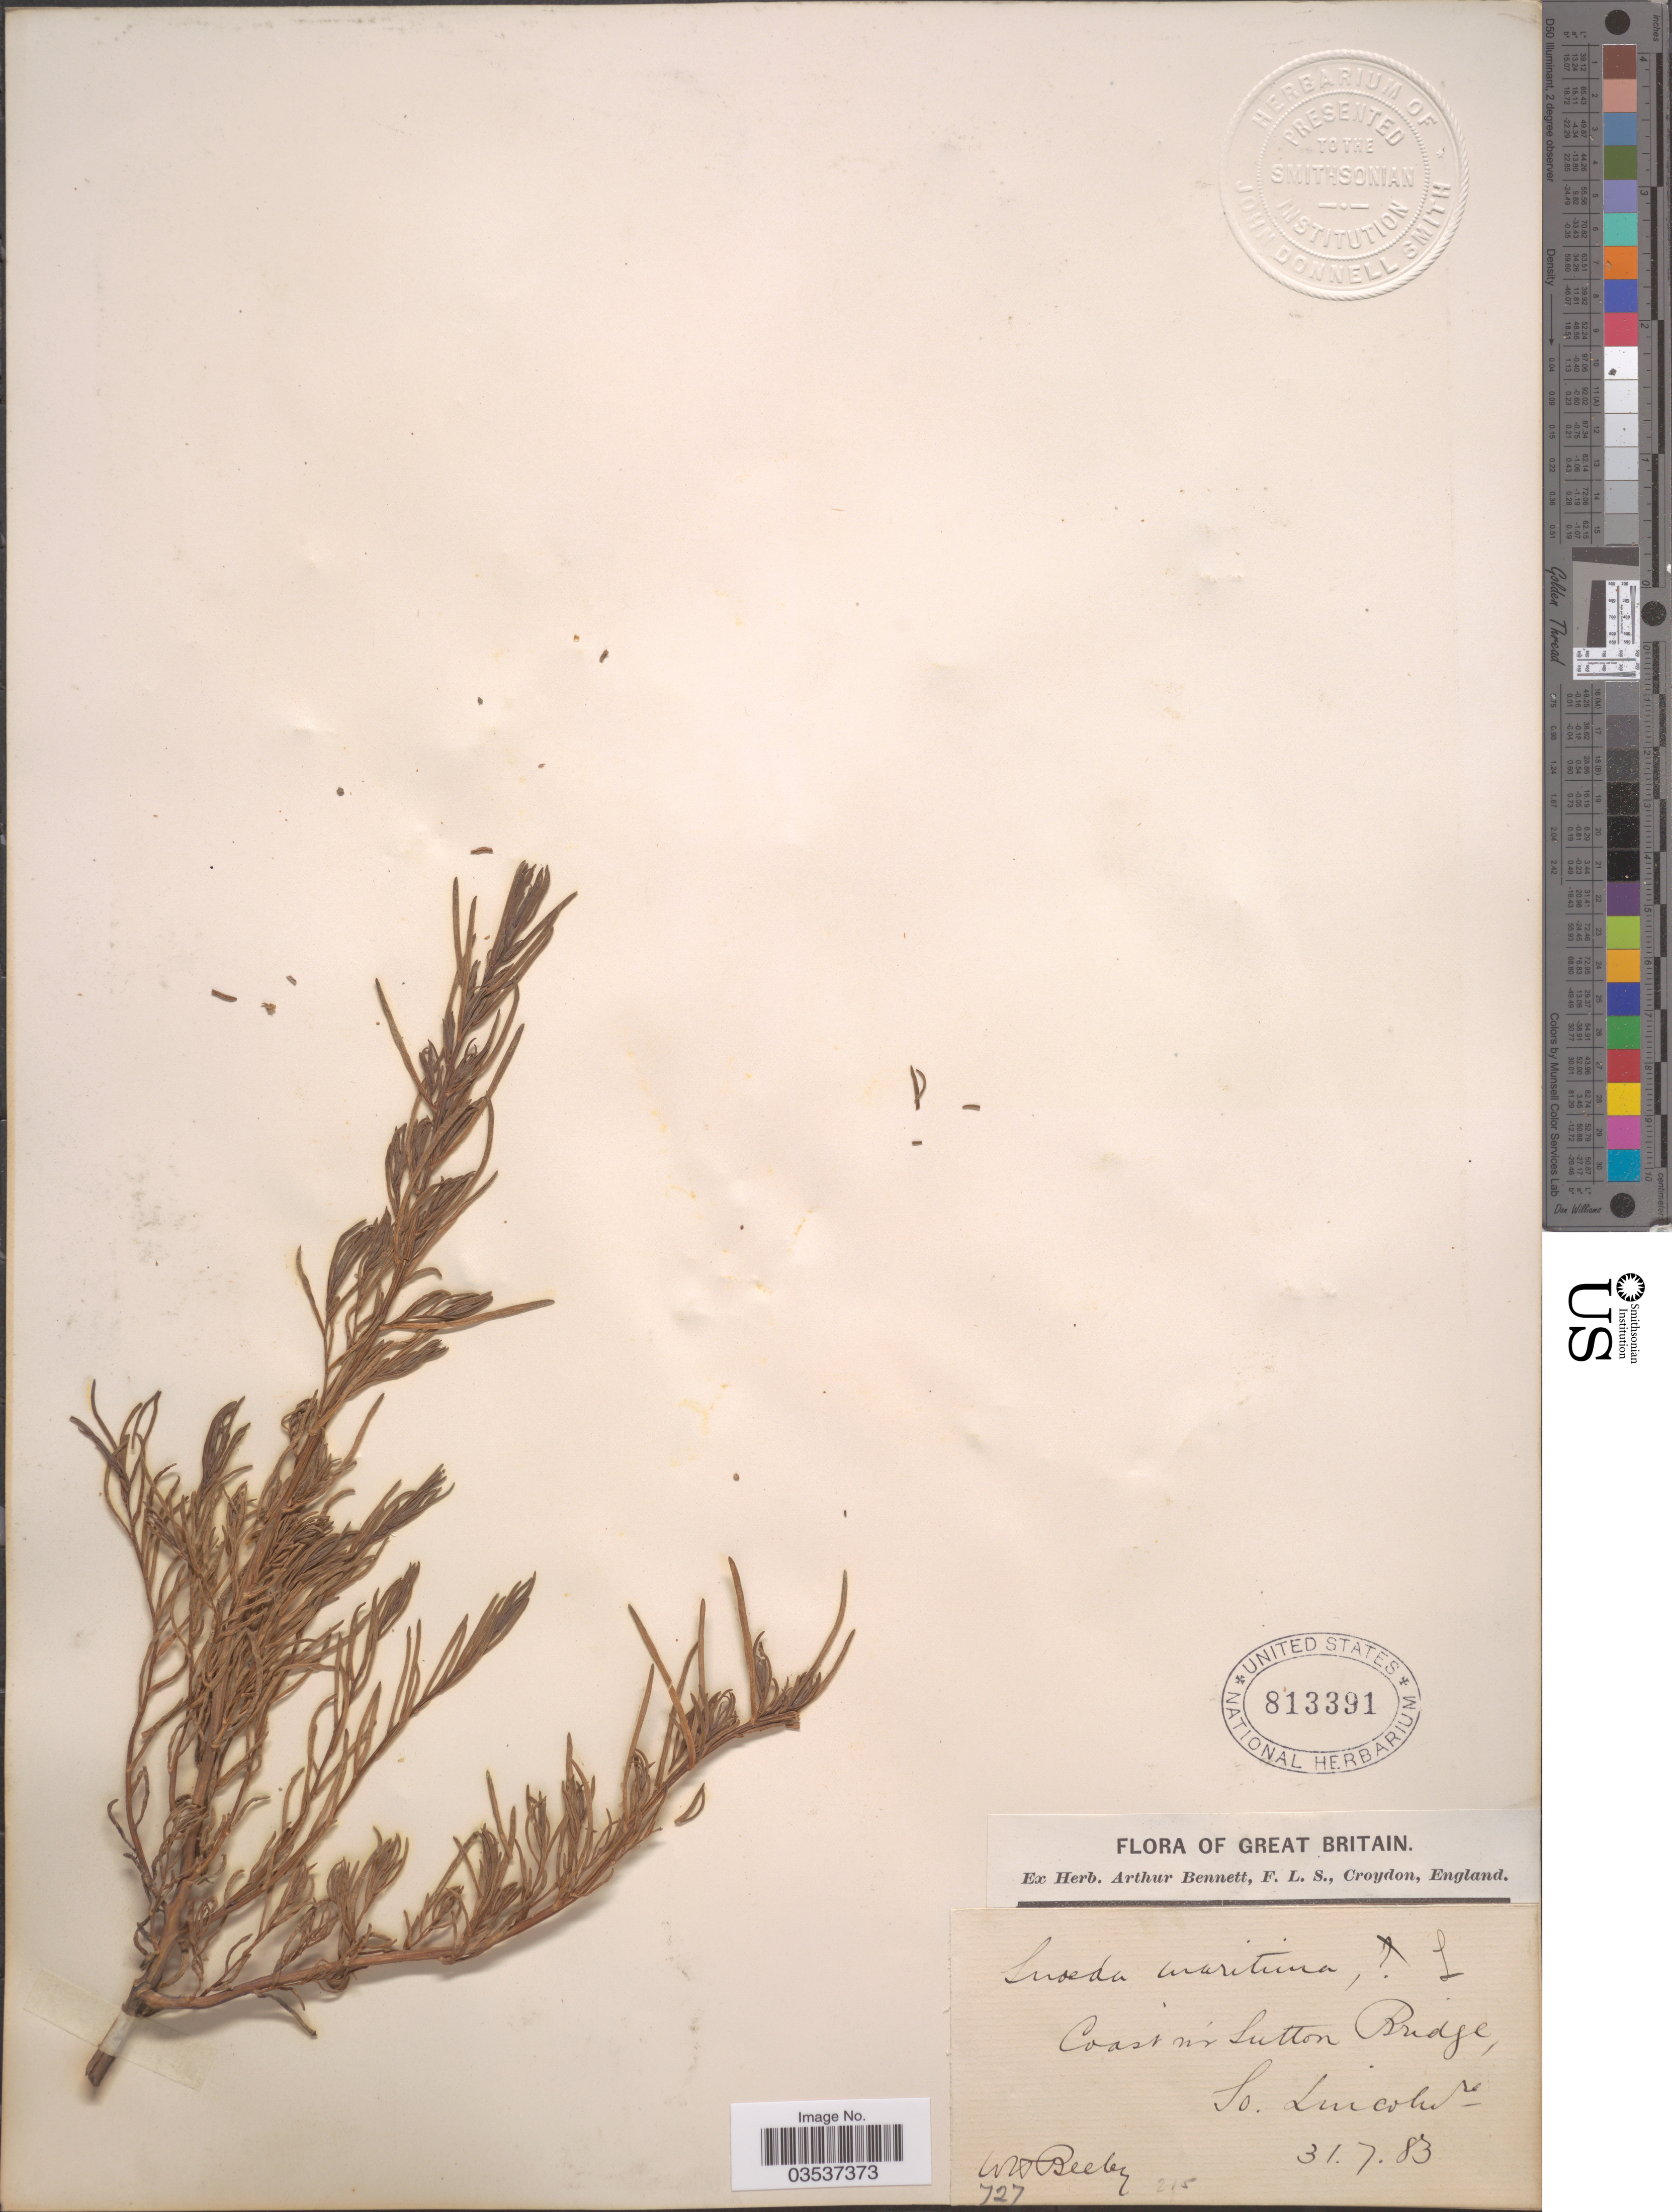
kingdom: Plantae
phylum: Tracheophyta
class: Magnoliopsida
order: Caryophyllales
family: Amaranthaceae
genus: Suaeda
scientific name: Suaeda maritima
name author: (L.) Dumort.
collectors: W. Beeby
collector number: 727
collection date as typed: Transcribed d/m/y: 31/7/83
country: United Kingdom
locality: Great Britain. Coast n'r Sutton Bridge, So. Lincoln-re.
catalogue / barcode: US 813391